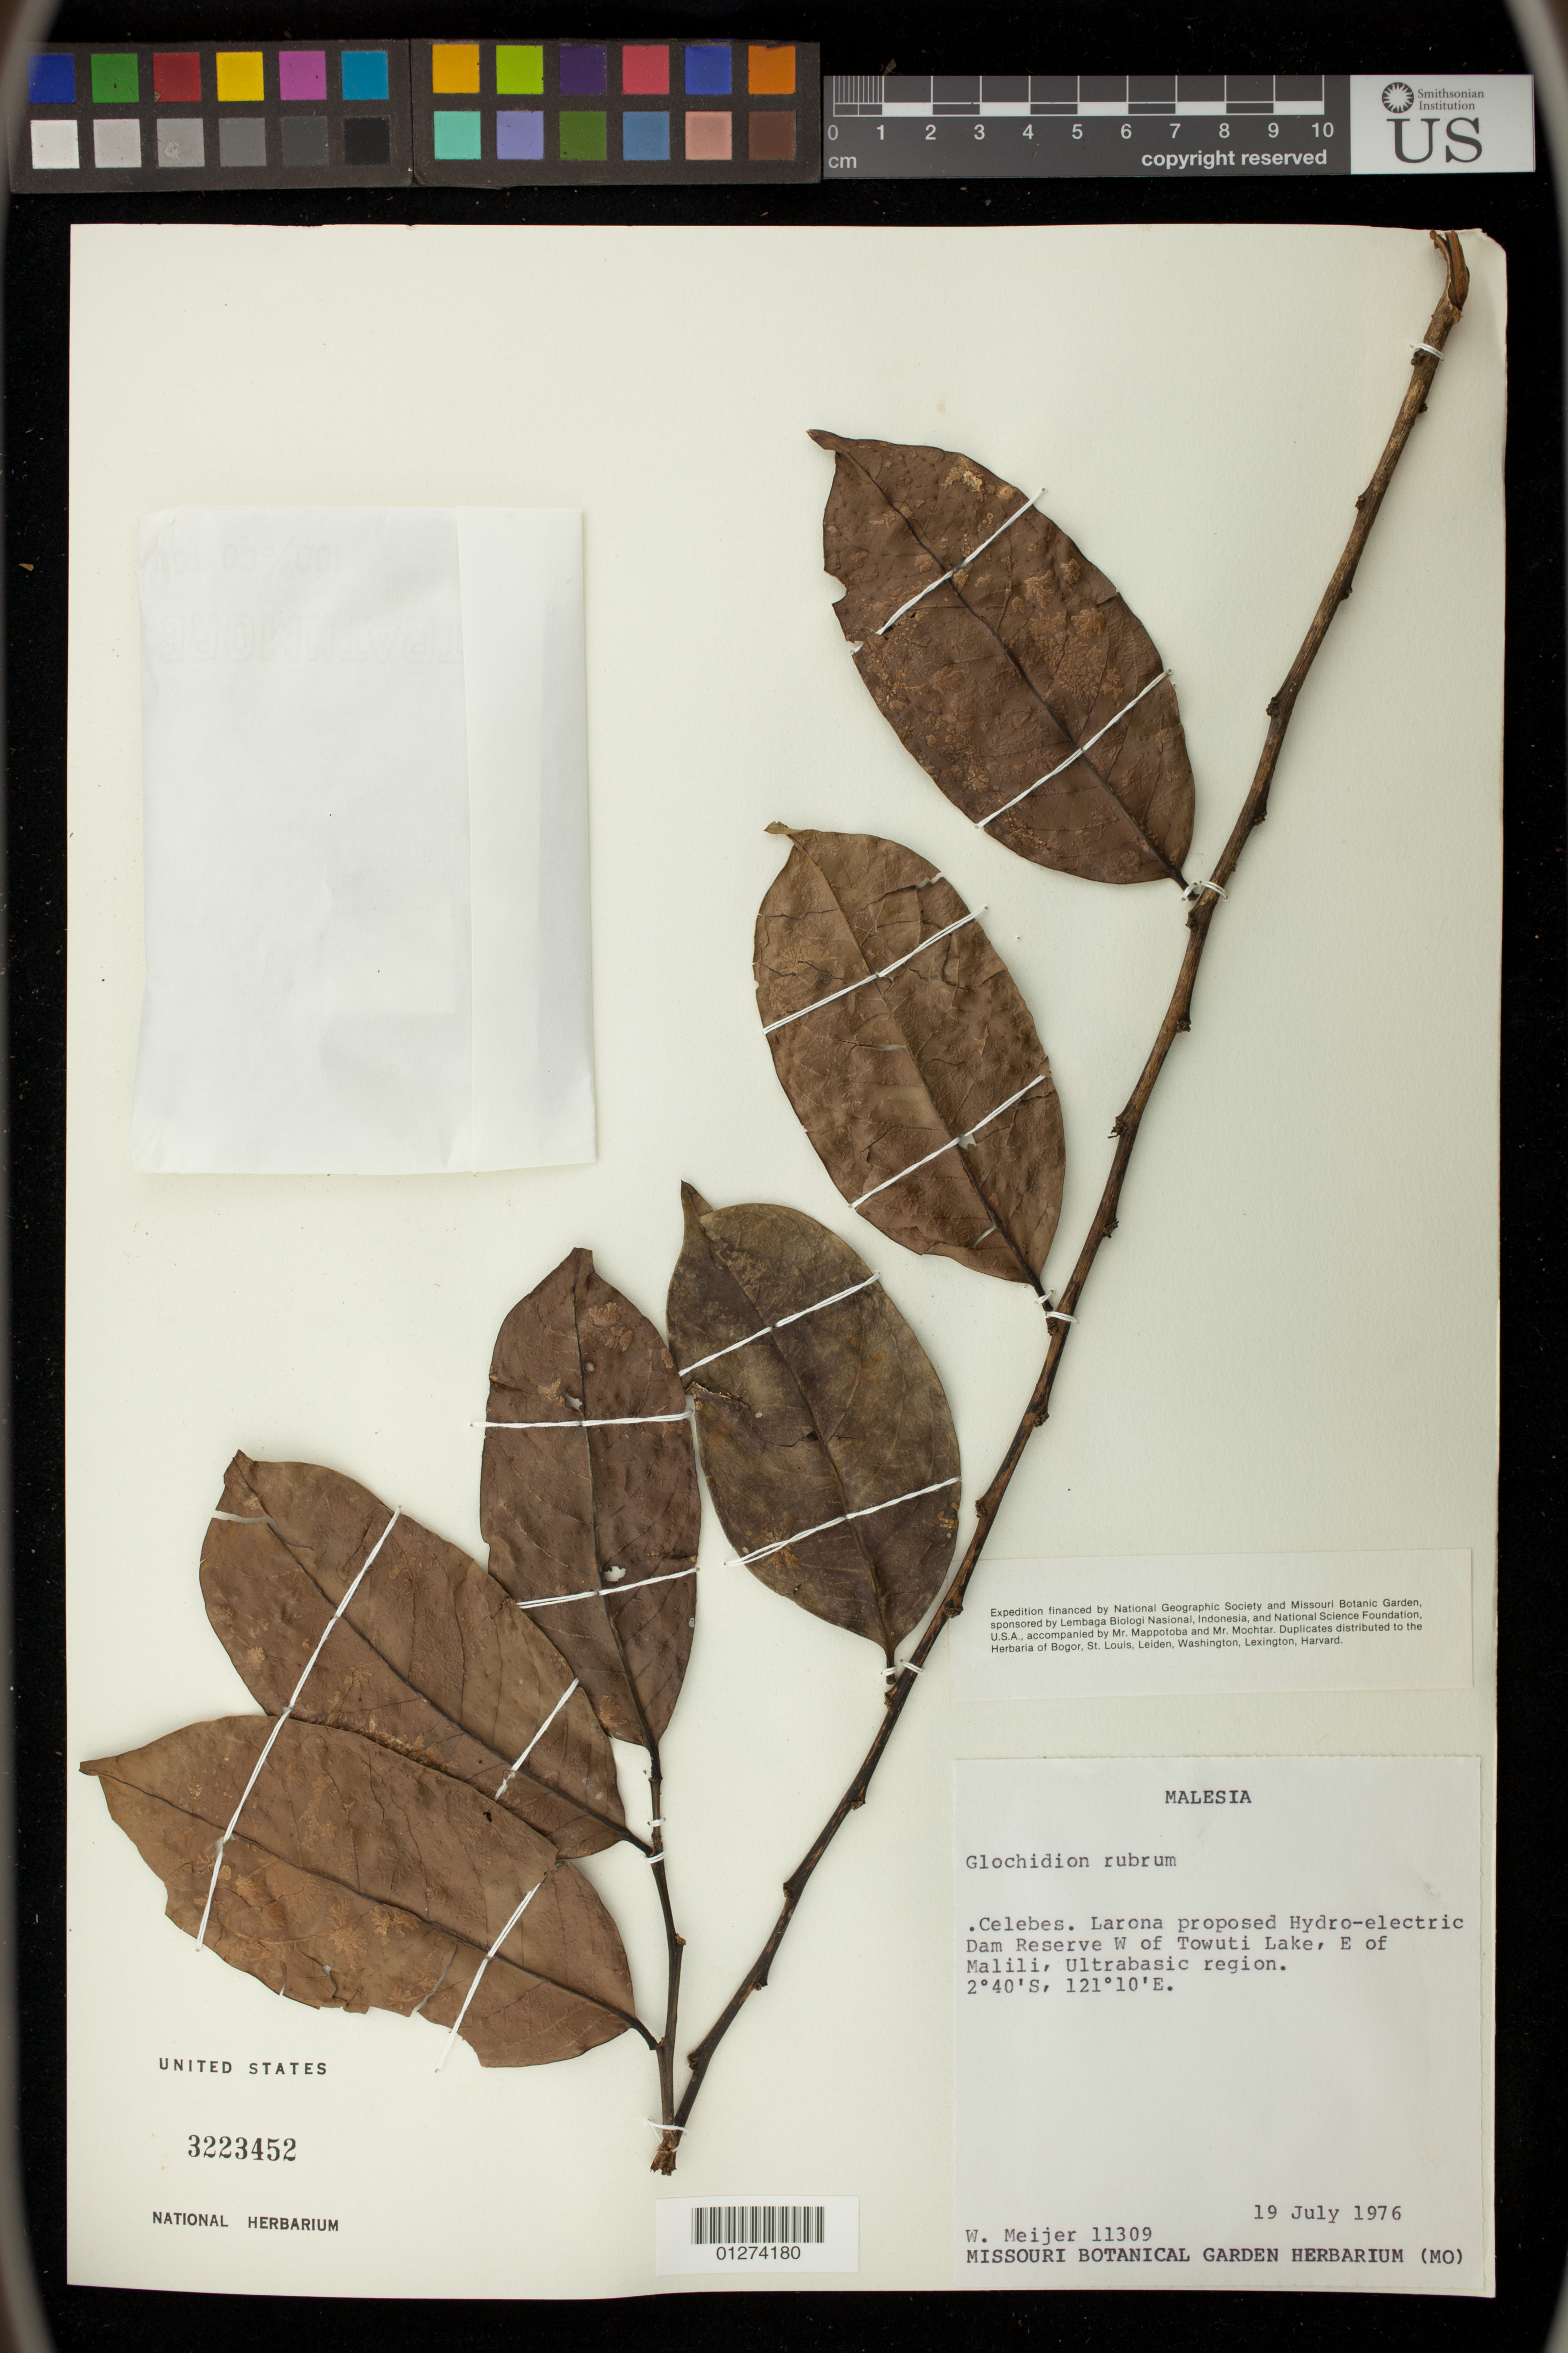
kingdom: Plantae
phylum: Tracheophyta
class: Magnoliopsida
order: Malpighiales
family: Phyllanthaceae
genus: Glochidion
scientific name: Glochidion rubrum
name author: Blume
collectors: W. Meijer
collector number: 11309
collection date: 1976-07-19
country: indonesia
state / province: Sulawesi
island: Sulawesi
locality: Celebes. Larona proposed Hydro-electric Dam Reserve W of Towuti Lake, E of Malili, South Sulawesi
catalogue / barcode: US 3223452